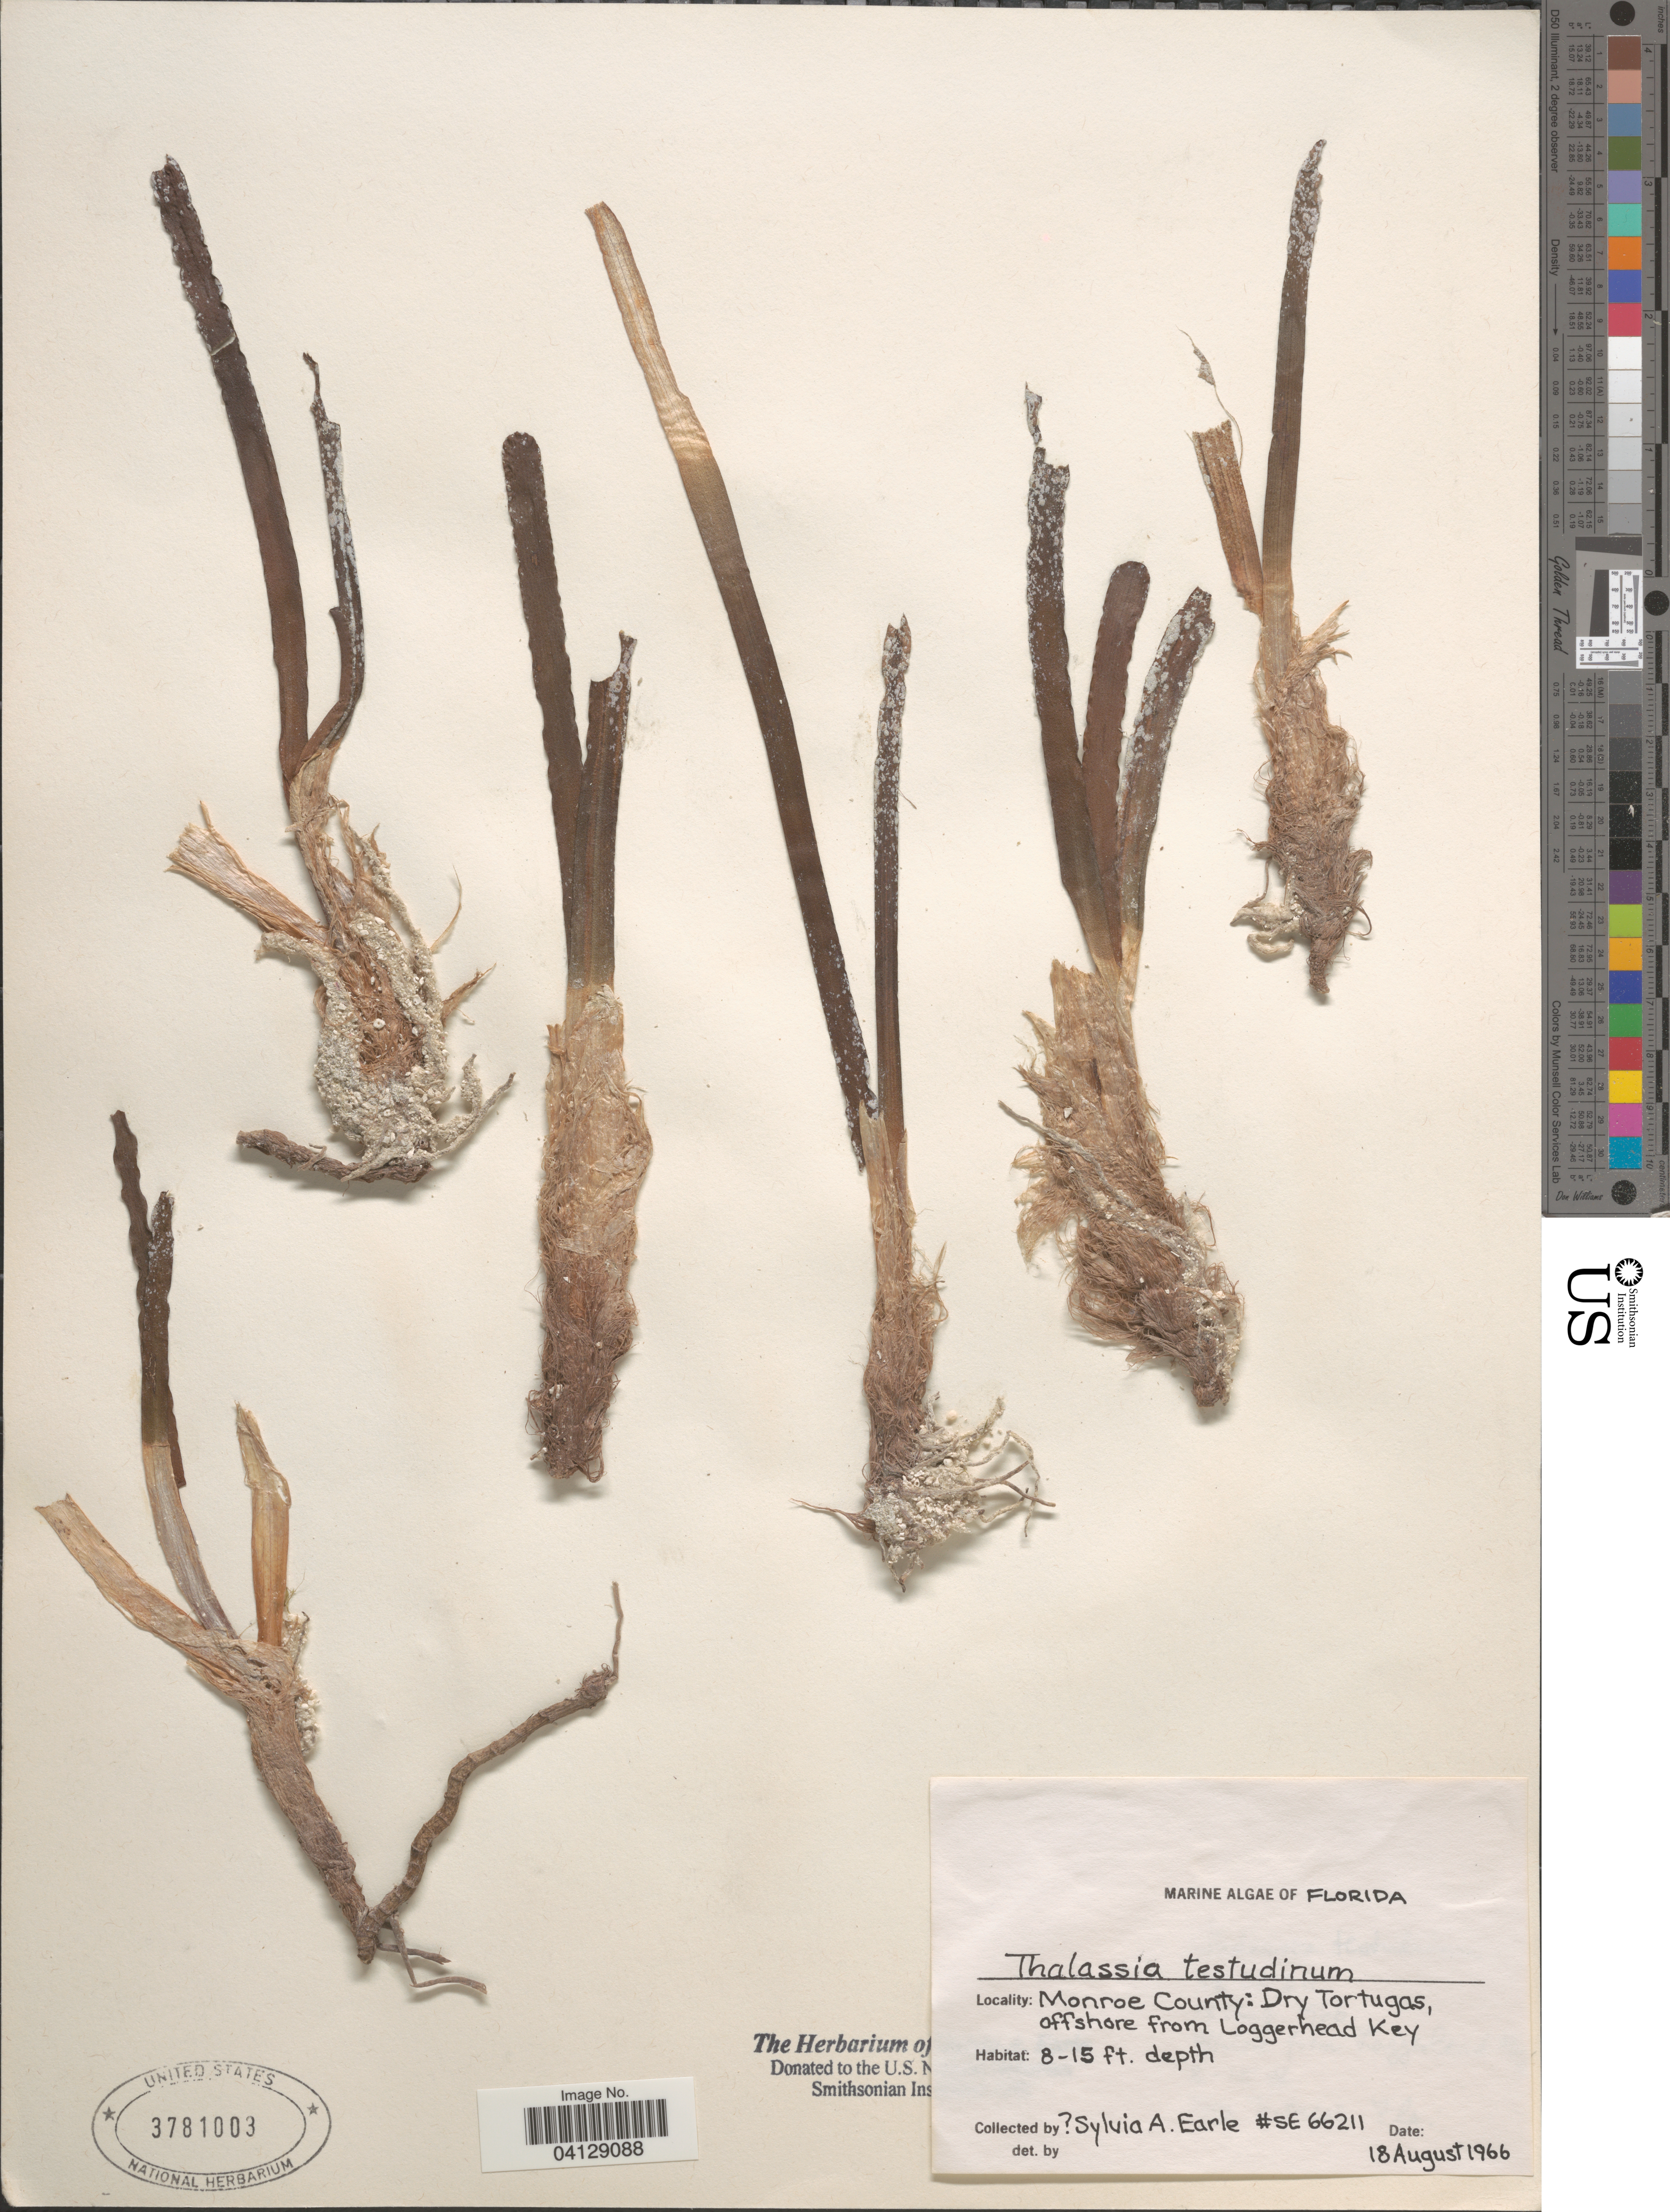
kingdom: Plantae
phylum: Tracheophyta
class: Liliopsida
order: Alismatales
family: Hydrocharitaceae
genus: Thalassia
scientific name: Thalassia testudinum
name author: Banks & Sol. ex K.D. Koenig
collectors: S. A. Earle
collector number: SE66211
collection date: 1966-08-18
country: United States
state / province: Florida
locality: Monroe County: Dry Tortugas, offshore from Loggerhead Key.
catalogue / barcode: US 3781003